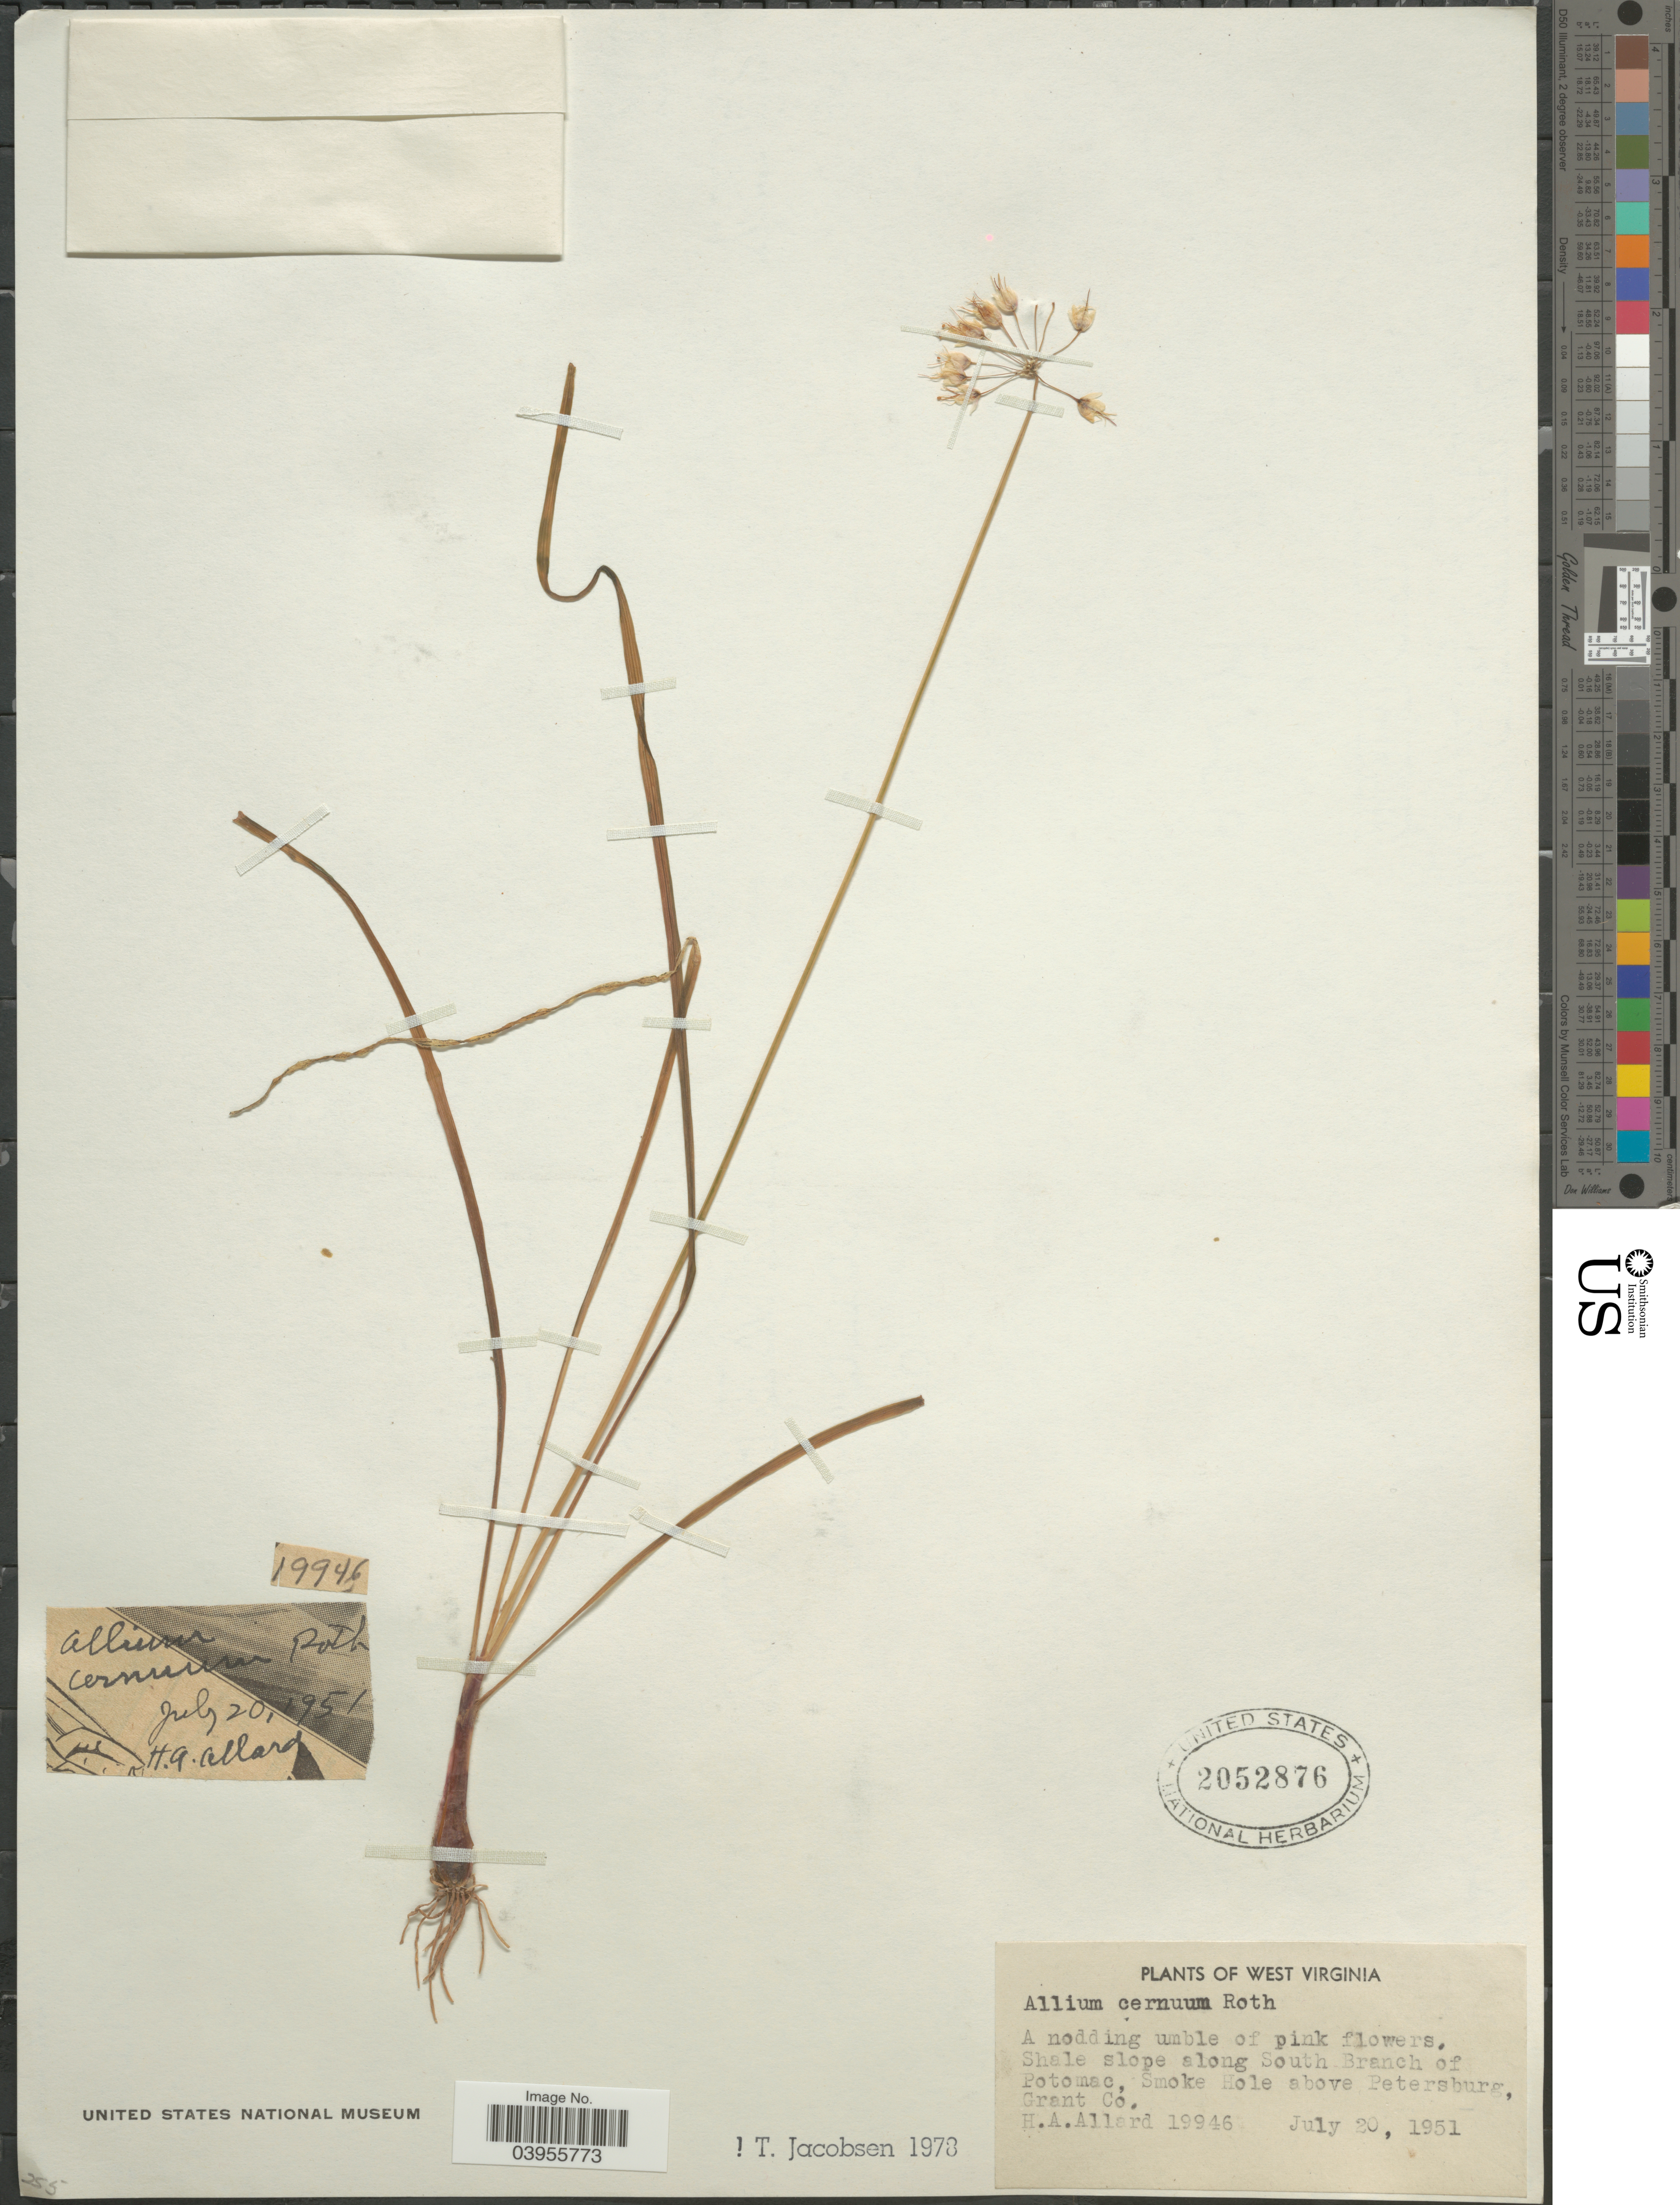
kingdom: Plantae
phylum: Tracheophyta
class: Liliopsida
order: Asparagales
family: Amaryllidaceae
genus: Allium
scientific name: Allium cernuum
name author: Roth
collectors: H. A. Allard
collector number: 19946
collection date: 1951-07-20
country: United States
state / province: West Virginia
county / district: Grant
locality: Shale slope along South Branch of Potomac, Smoke Hole above Petersburg, Grant Co.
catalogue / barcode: US 2052876